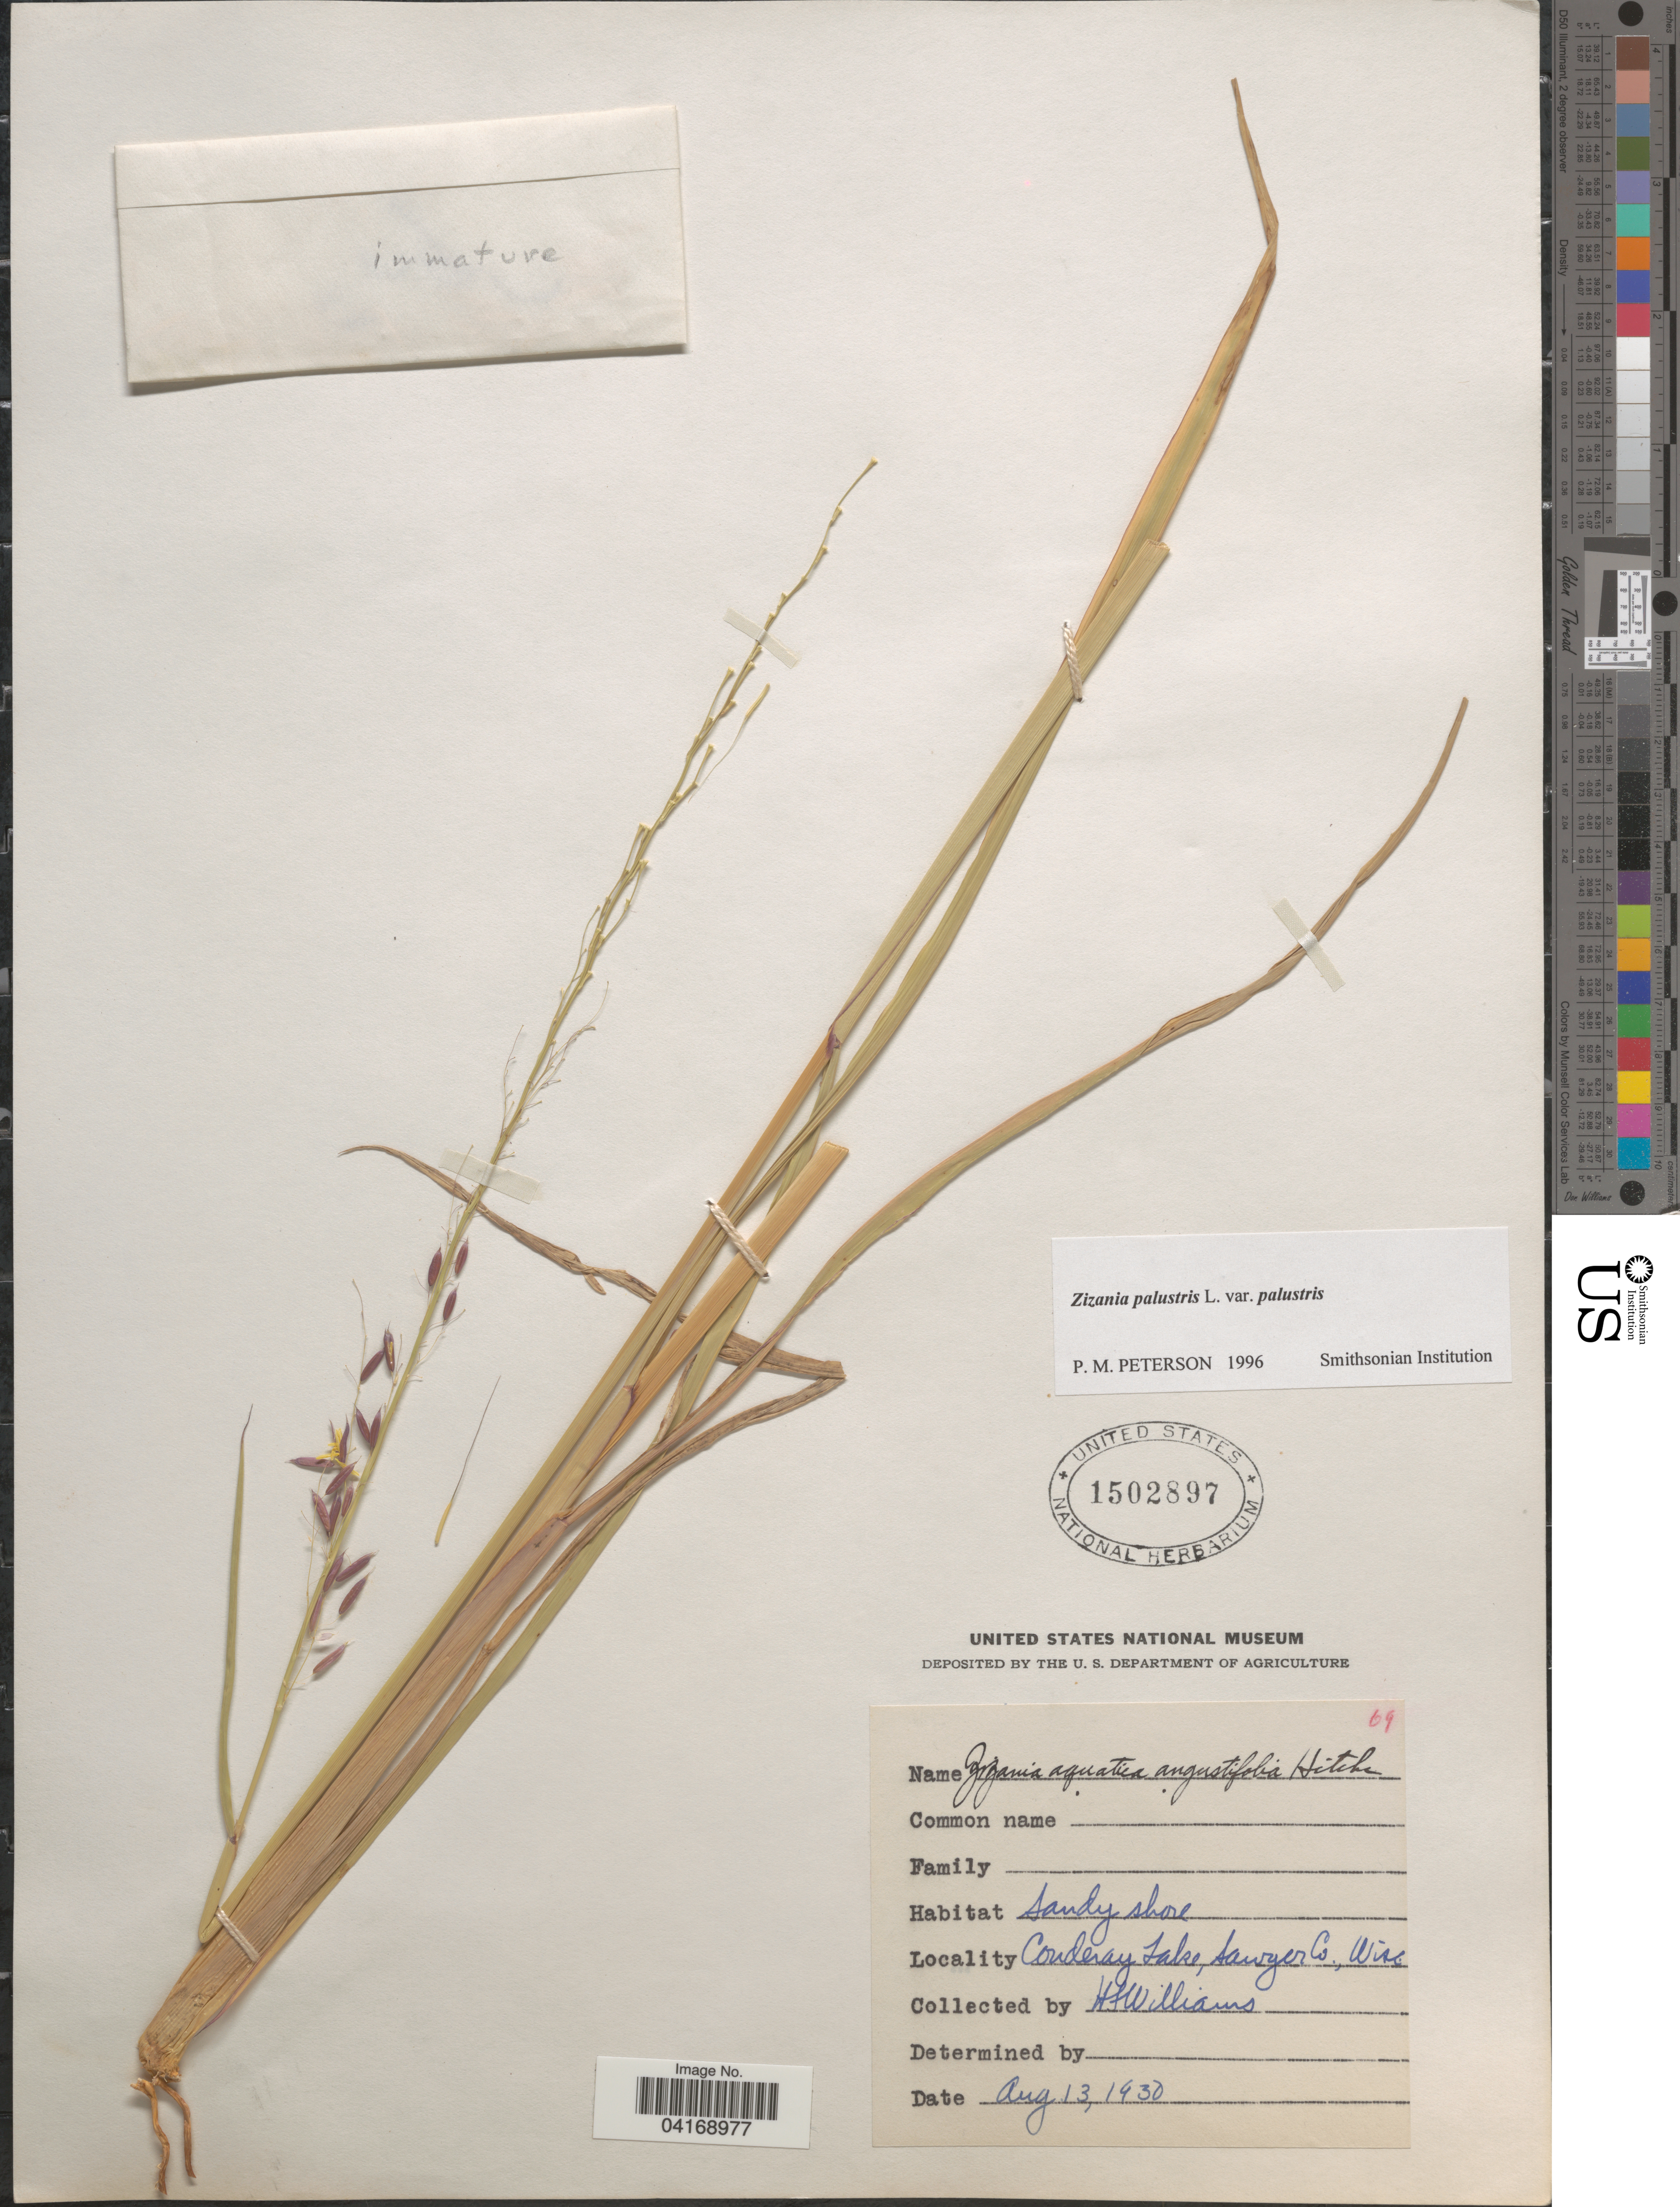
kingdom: Plantae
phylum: Tracheophyta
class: Liliopsida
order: Poales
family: Poaceae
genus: Zizania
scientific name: Zizania palustris var. palustris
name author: L.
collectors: H. Williams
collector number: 69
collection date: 1930-08-13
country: United States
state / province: Wisconsin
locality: Coudray Lake, Sawyer Co.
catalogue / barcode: US 1502897